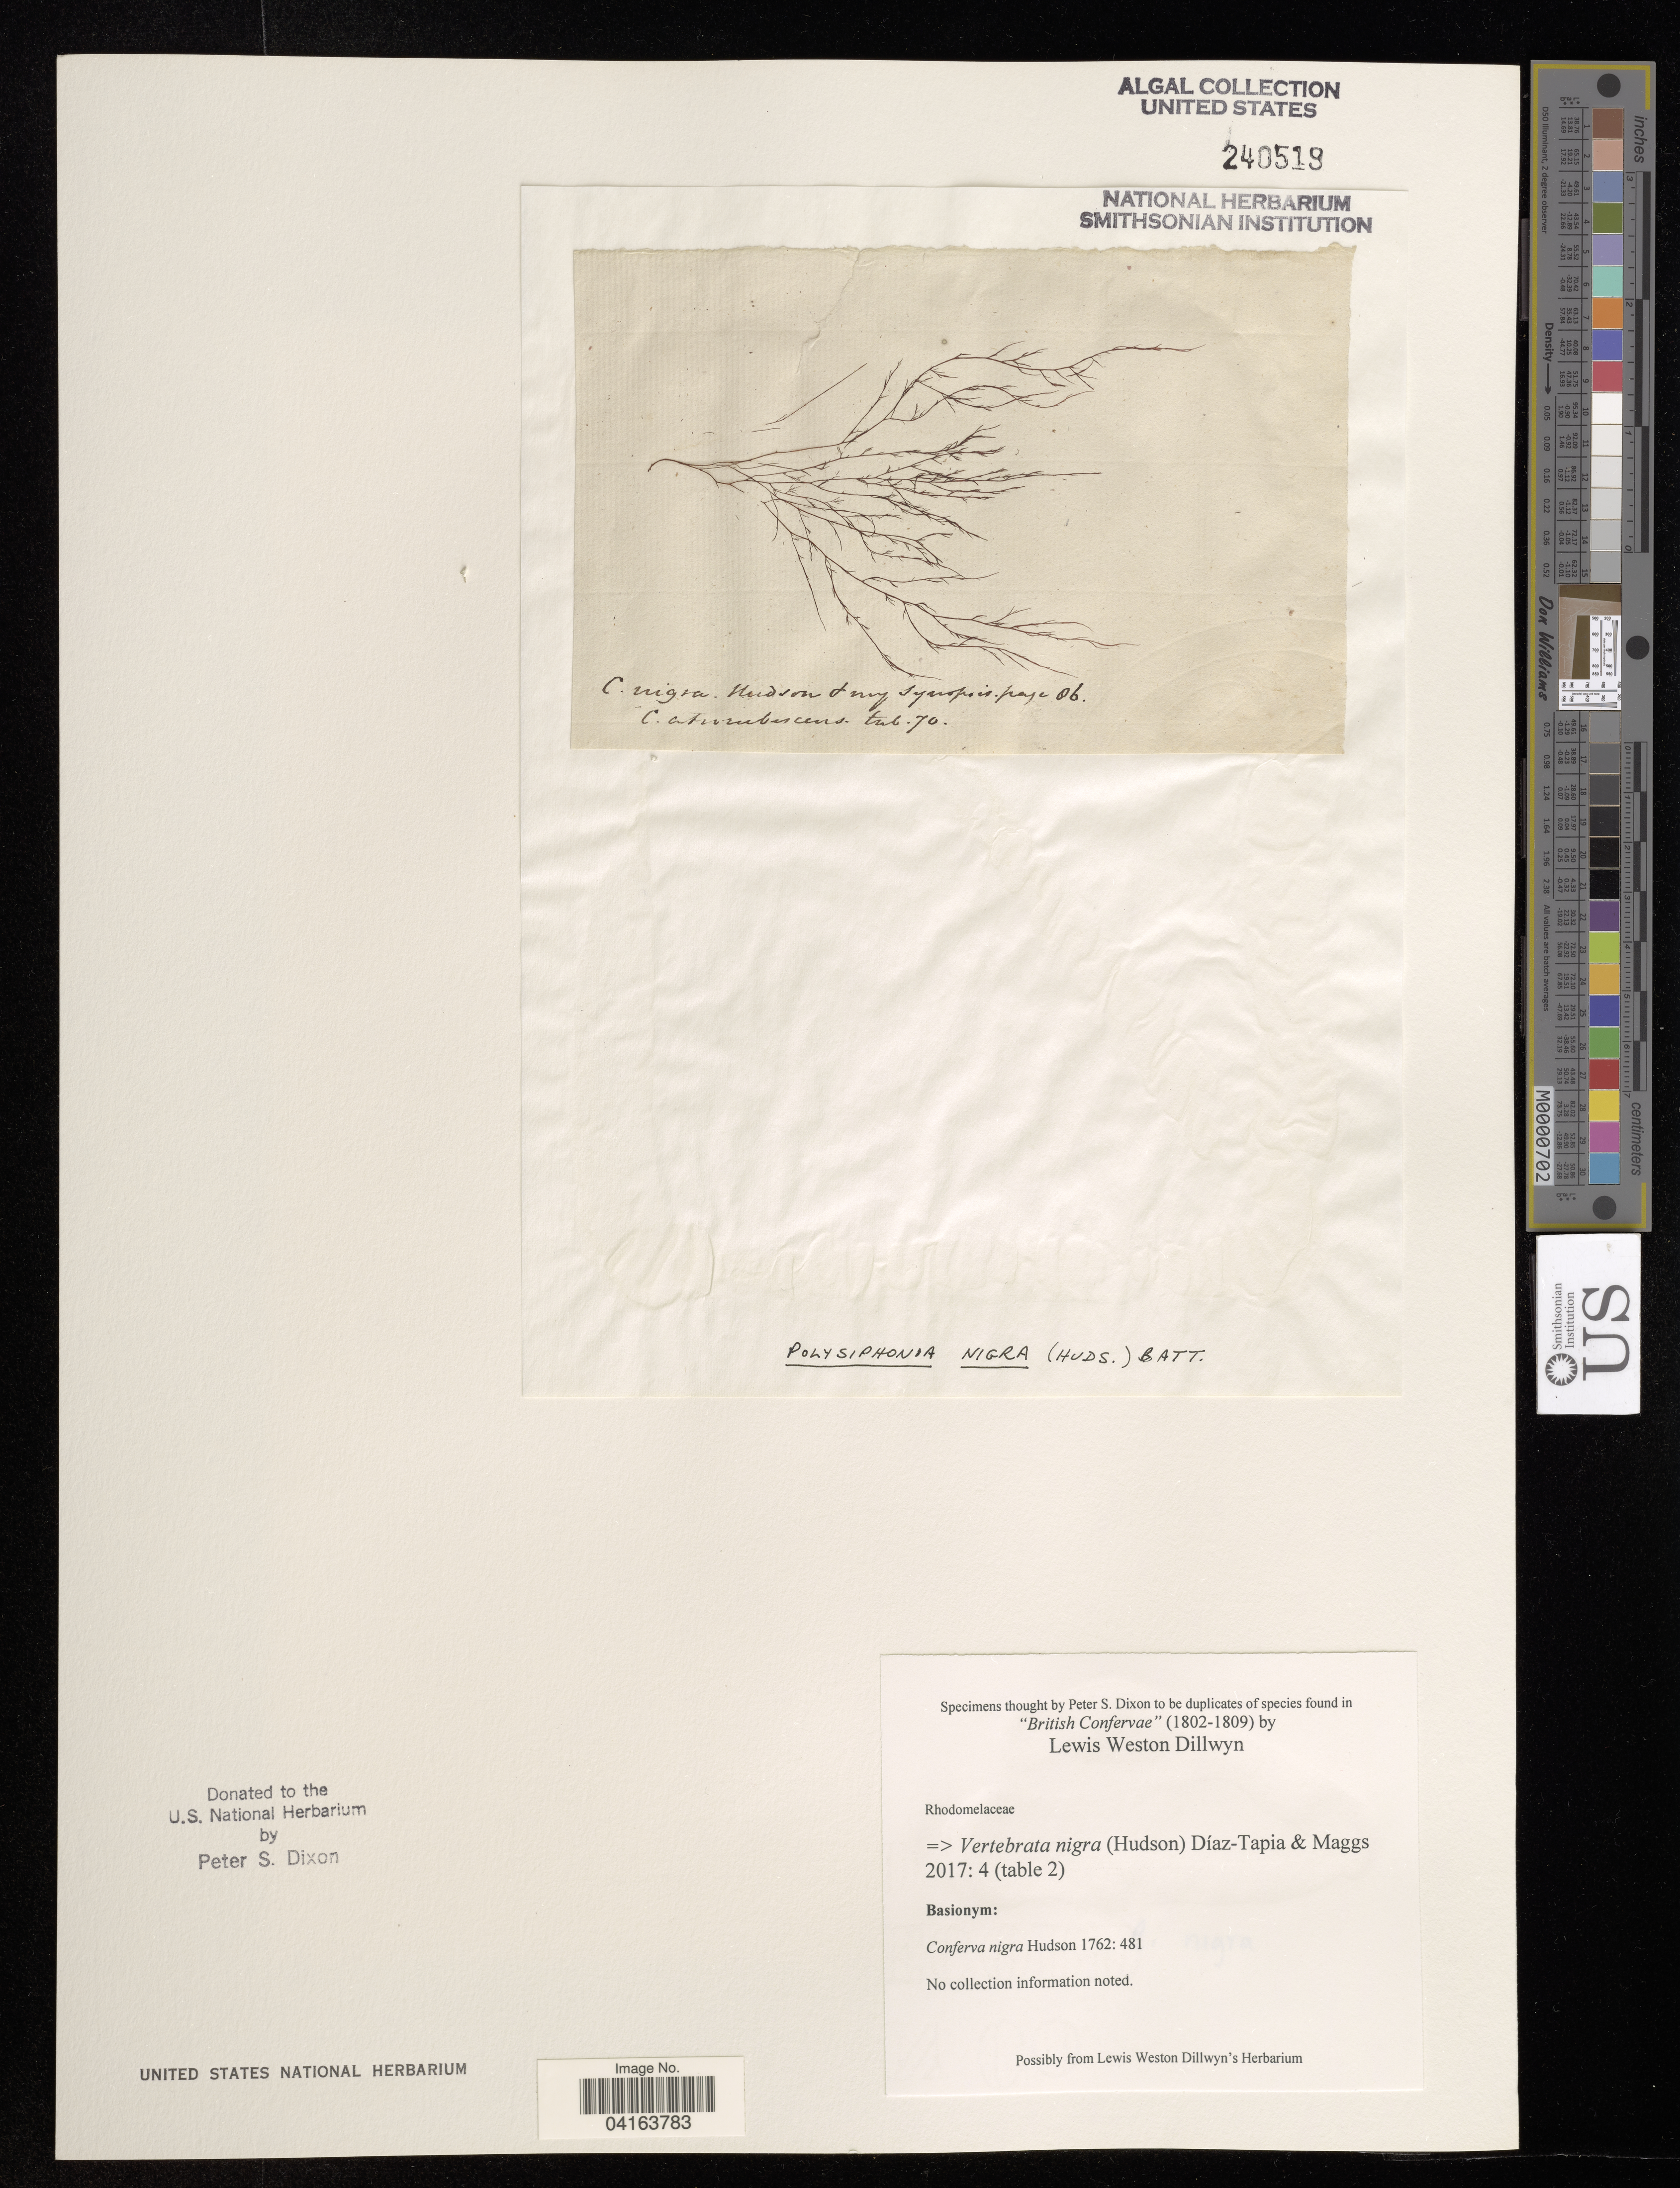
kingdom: Plantae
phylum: Rhodophyta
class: Florideophyceae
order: Ceramiales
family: Rhodomelaceae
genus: Vertebrata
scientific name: Vertebrata nigra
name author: (Hudson) Diaz-Tapia & Maggs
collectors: P. S. Dixon & L. W. Dillwyn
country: United Kingdom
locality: British Confervae.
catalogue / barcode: US 240519